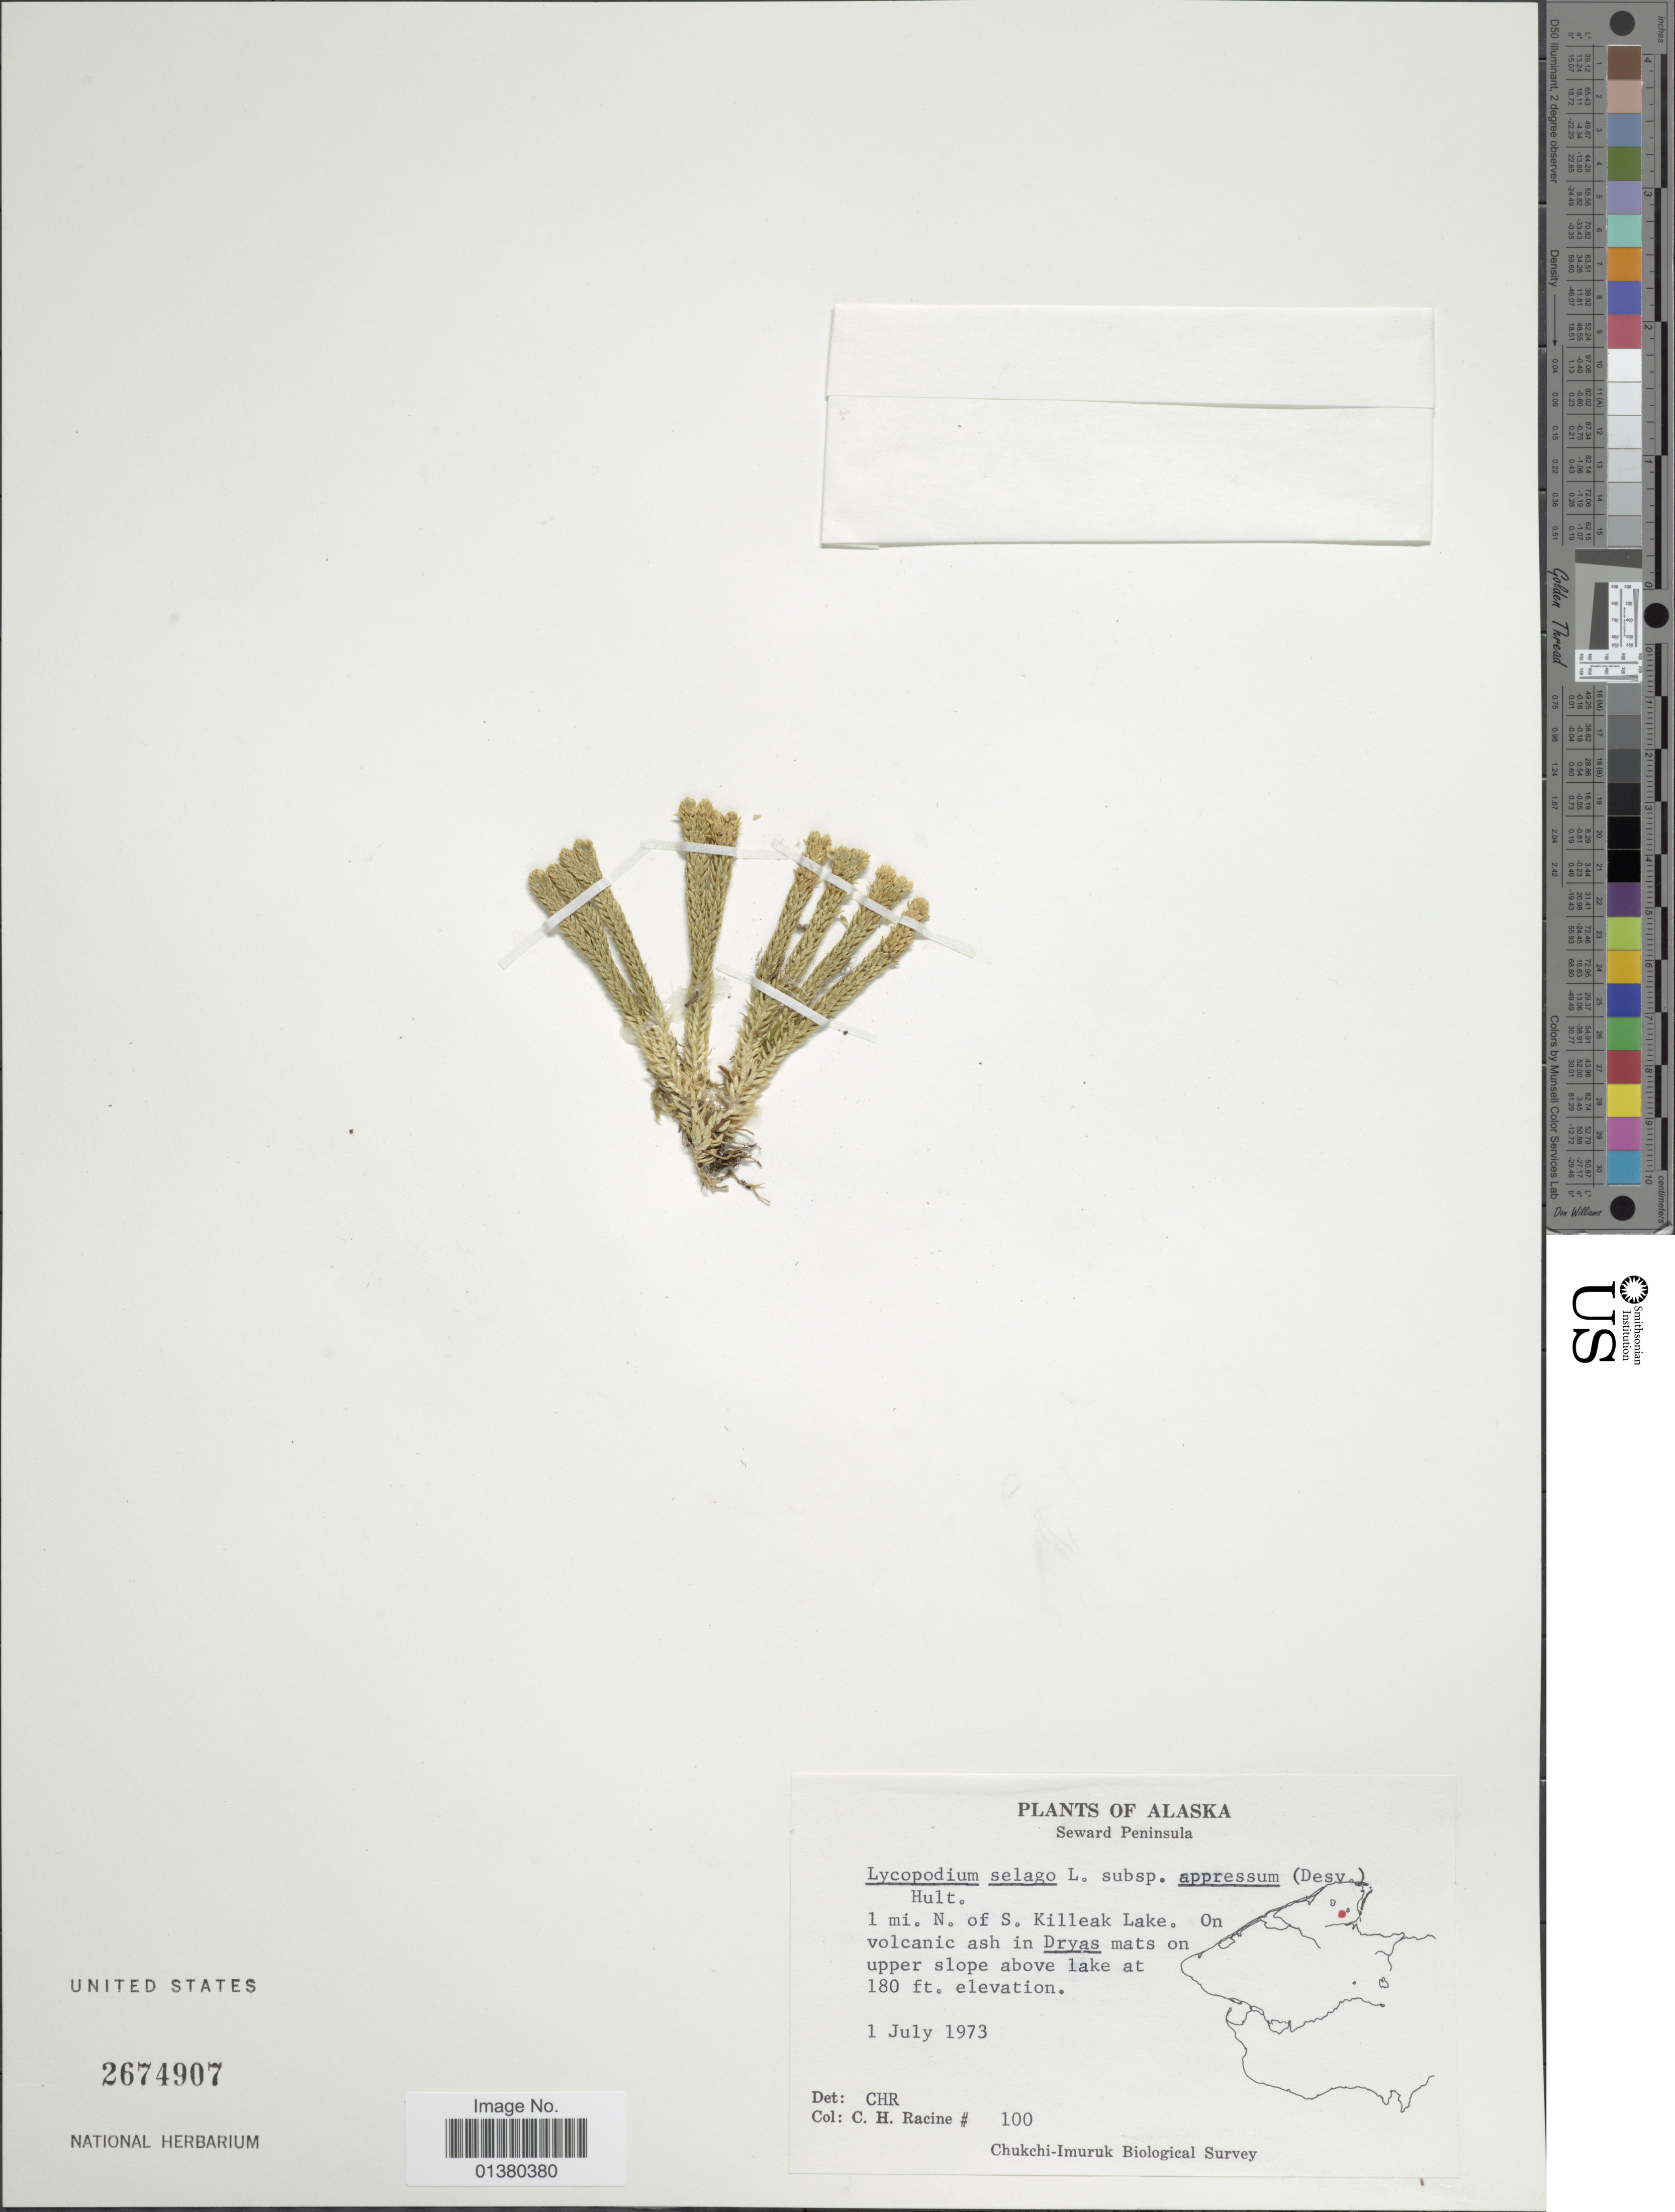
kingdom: Plantae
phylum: Tracheophyta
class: Lycopodiopsida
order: Lycopodiales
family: Lycopodiaceae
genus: Huperzia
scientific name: Huperzia selago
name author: (L.) Bernh. ex Schrank & Mart.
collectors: C. Racine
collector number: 100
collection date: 1973-07-01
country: United States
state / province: Alaska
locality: Seward Peninsula, 1 mi N. of S. Killeak Lake. On volcanic ash in Drya mattts on upper slope above lake at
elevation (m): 55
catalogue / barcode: US 2674907